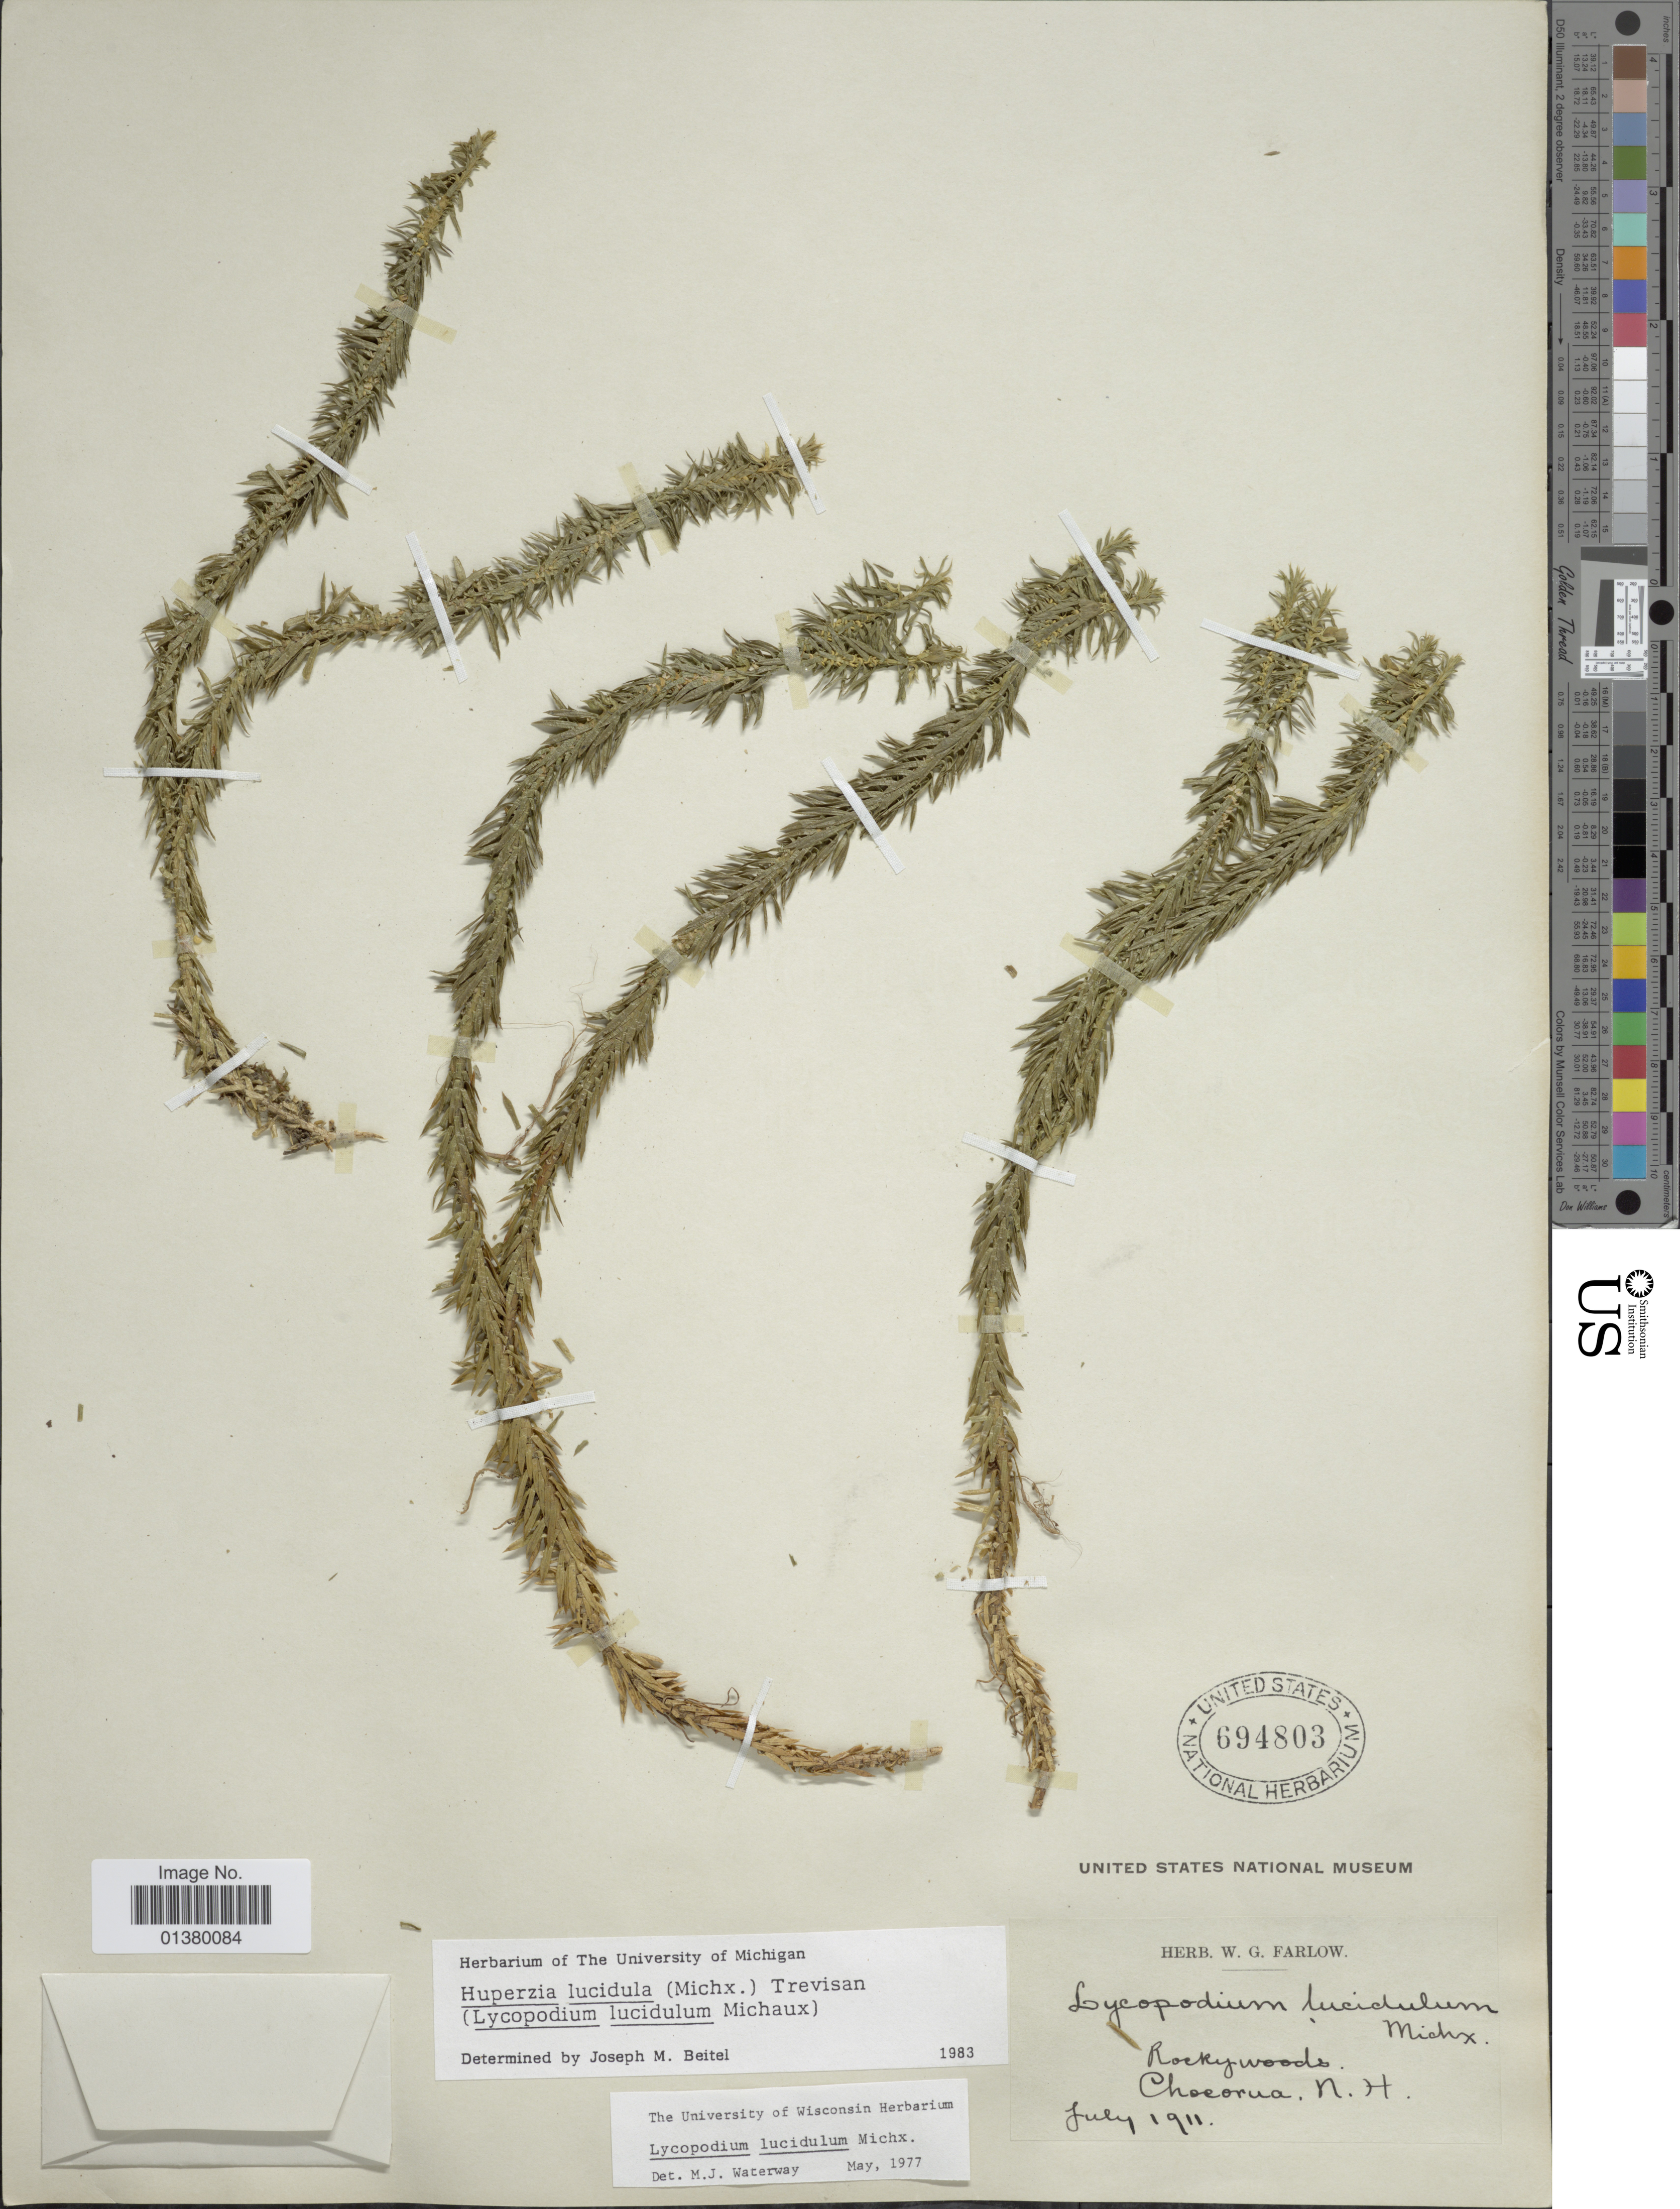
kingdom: Plantae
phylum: Tracheophyta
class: Lycopodiopsida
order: Lycopodiales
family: Lycopodiaceae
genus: Huperzia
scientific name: Huperzia lucidula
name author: (Michx.) Trevis.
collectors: W. G. Farlow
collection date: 1911-07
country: United States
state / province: New Hampshire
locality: Rockywoods, Chocorua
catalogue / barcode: US 694803